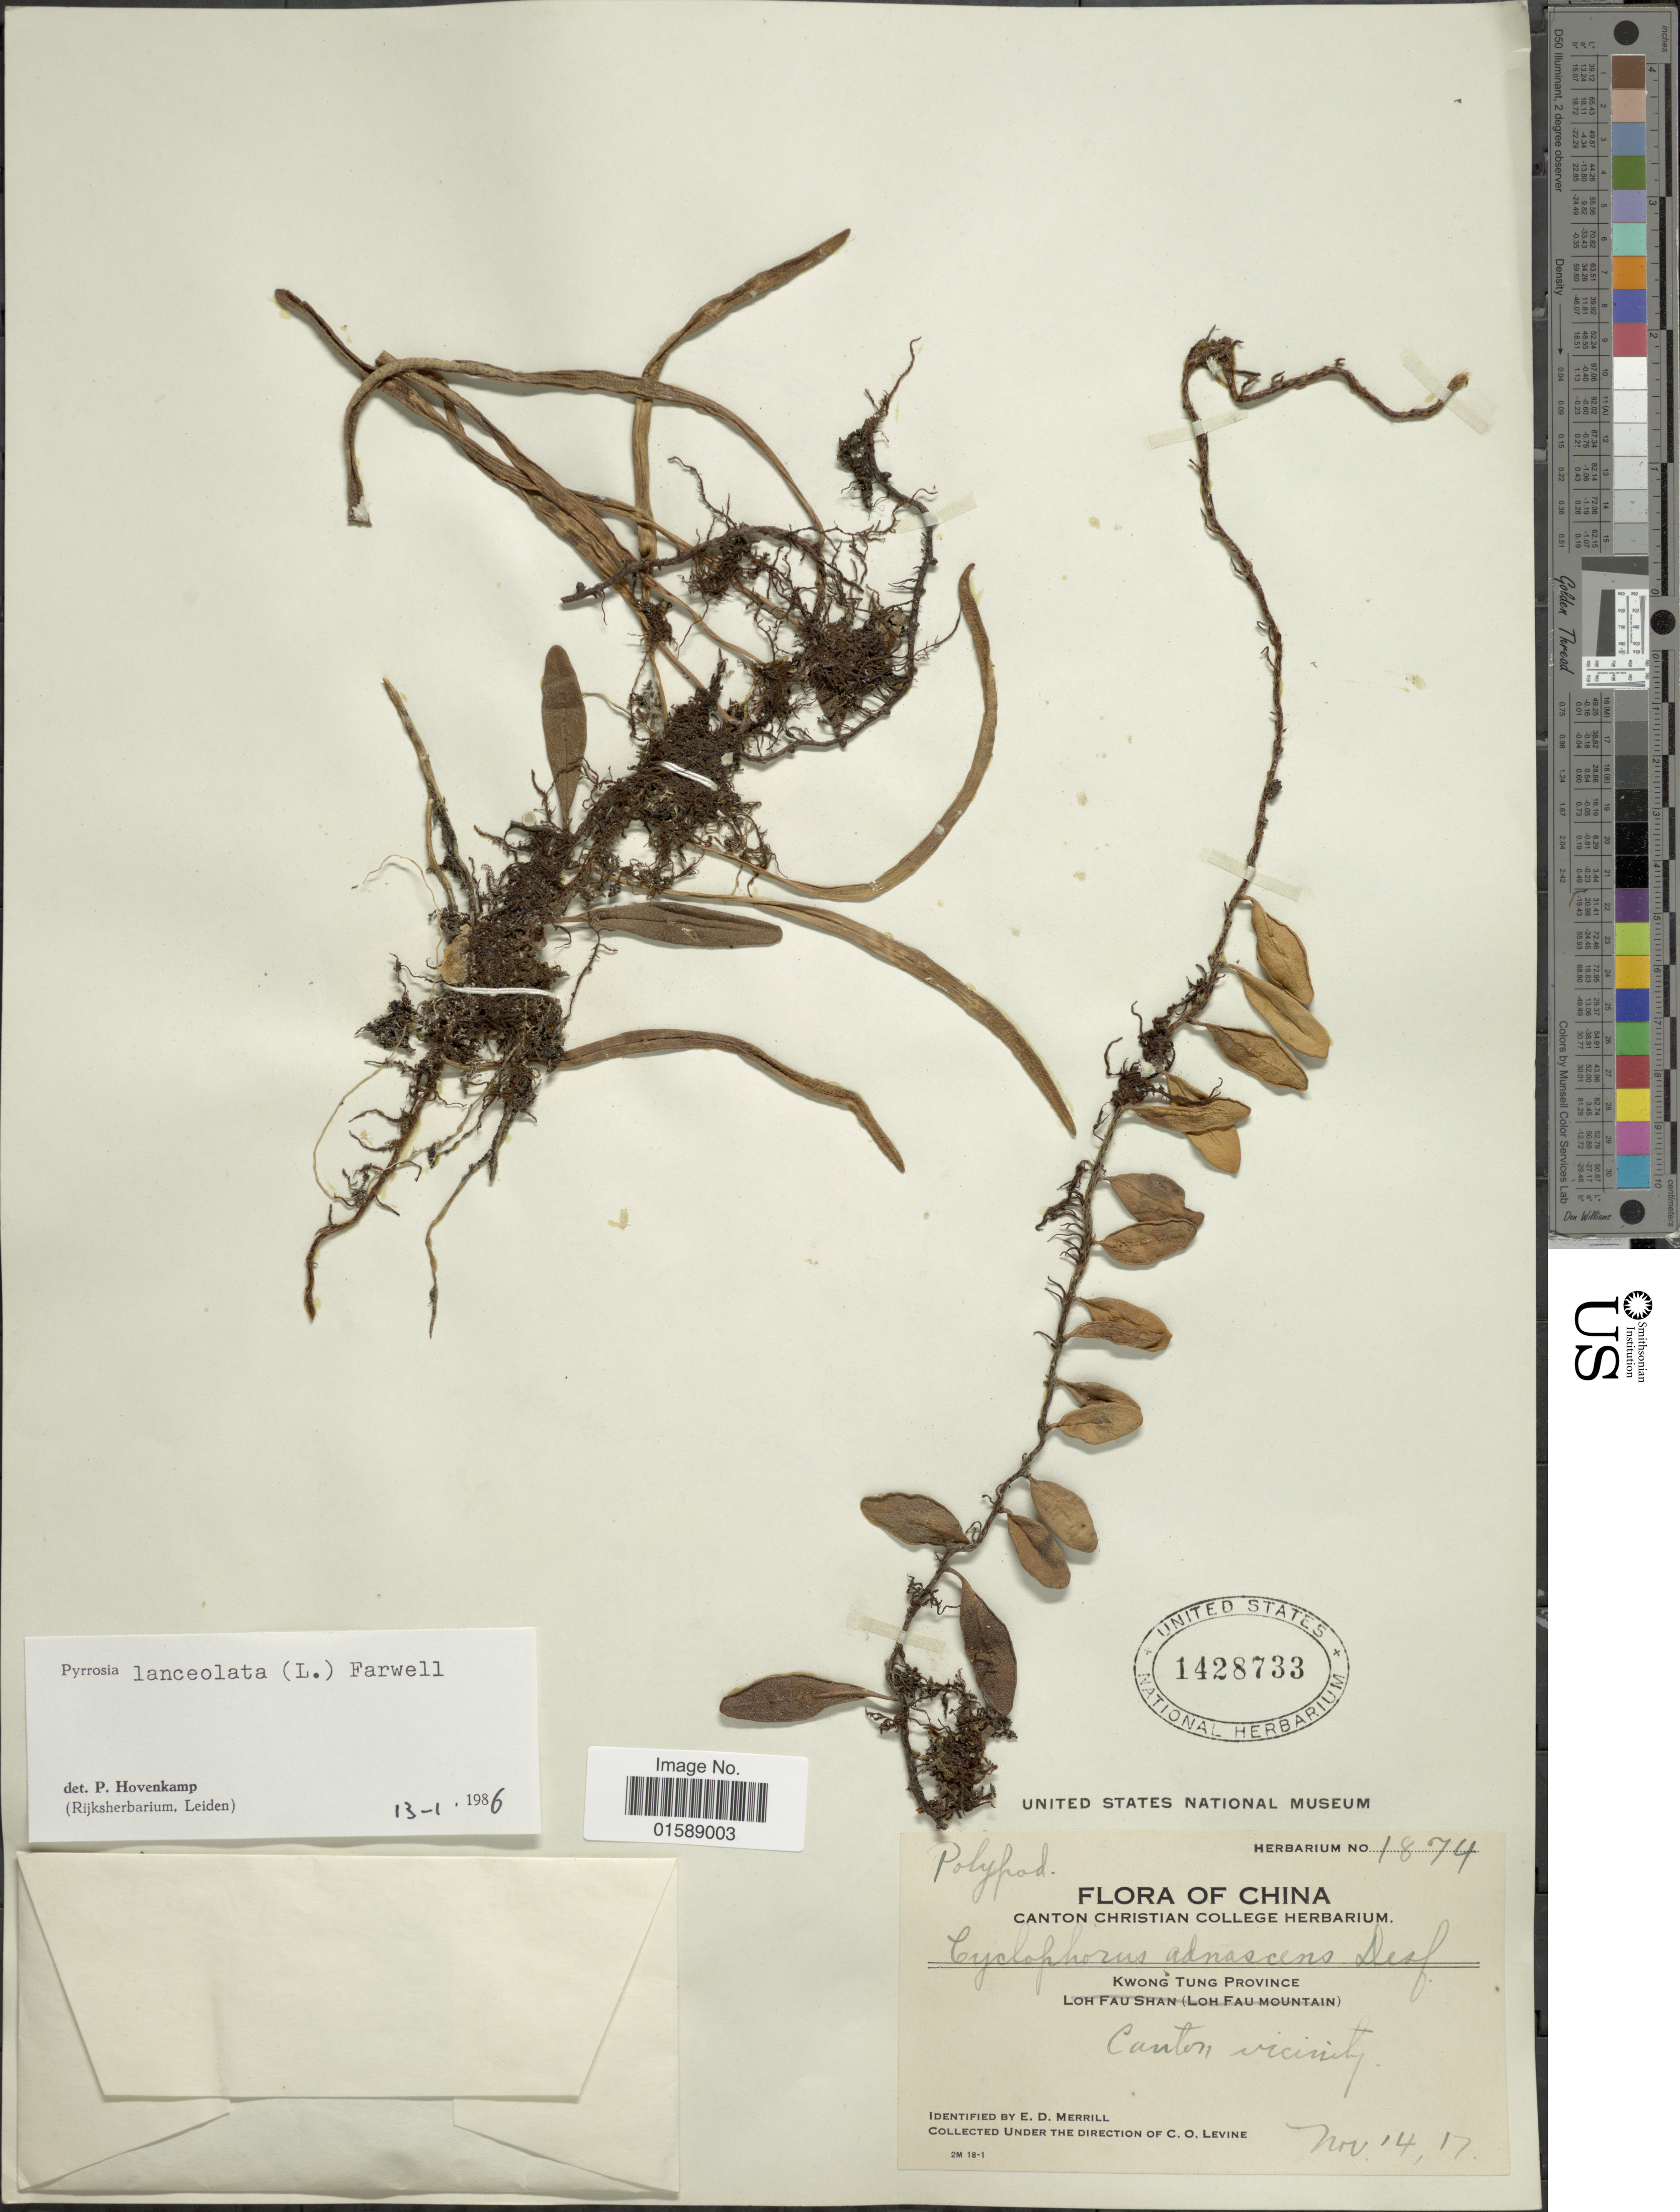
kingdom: Plantae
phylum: Tracheophyta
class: Polypodiopsida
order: Polypodiales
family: Polypodiaceae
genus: Pyrrosia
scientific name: Pyrrosia lanceolata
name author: (L.) Farw.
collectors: C. O. Levine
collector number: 1874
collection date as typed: Transcribed d/m/y: 14/11/17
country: China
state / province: Guangdong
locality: Kwong Tung Province. Canton vicinity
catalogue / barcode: US 1428733